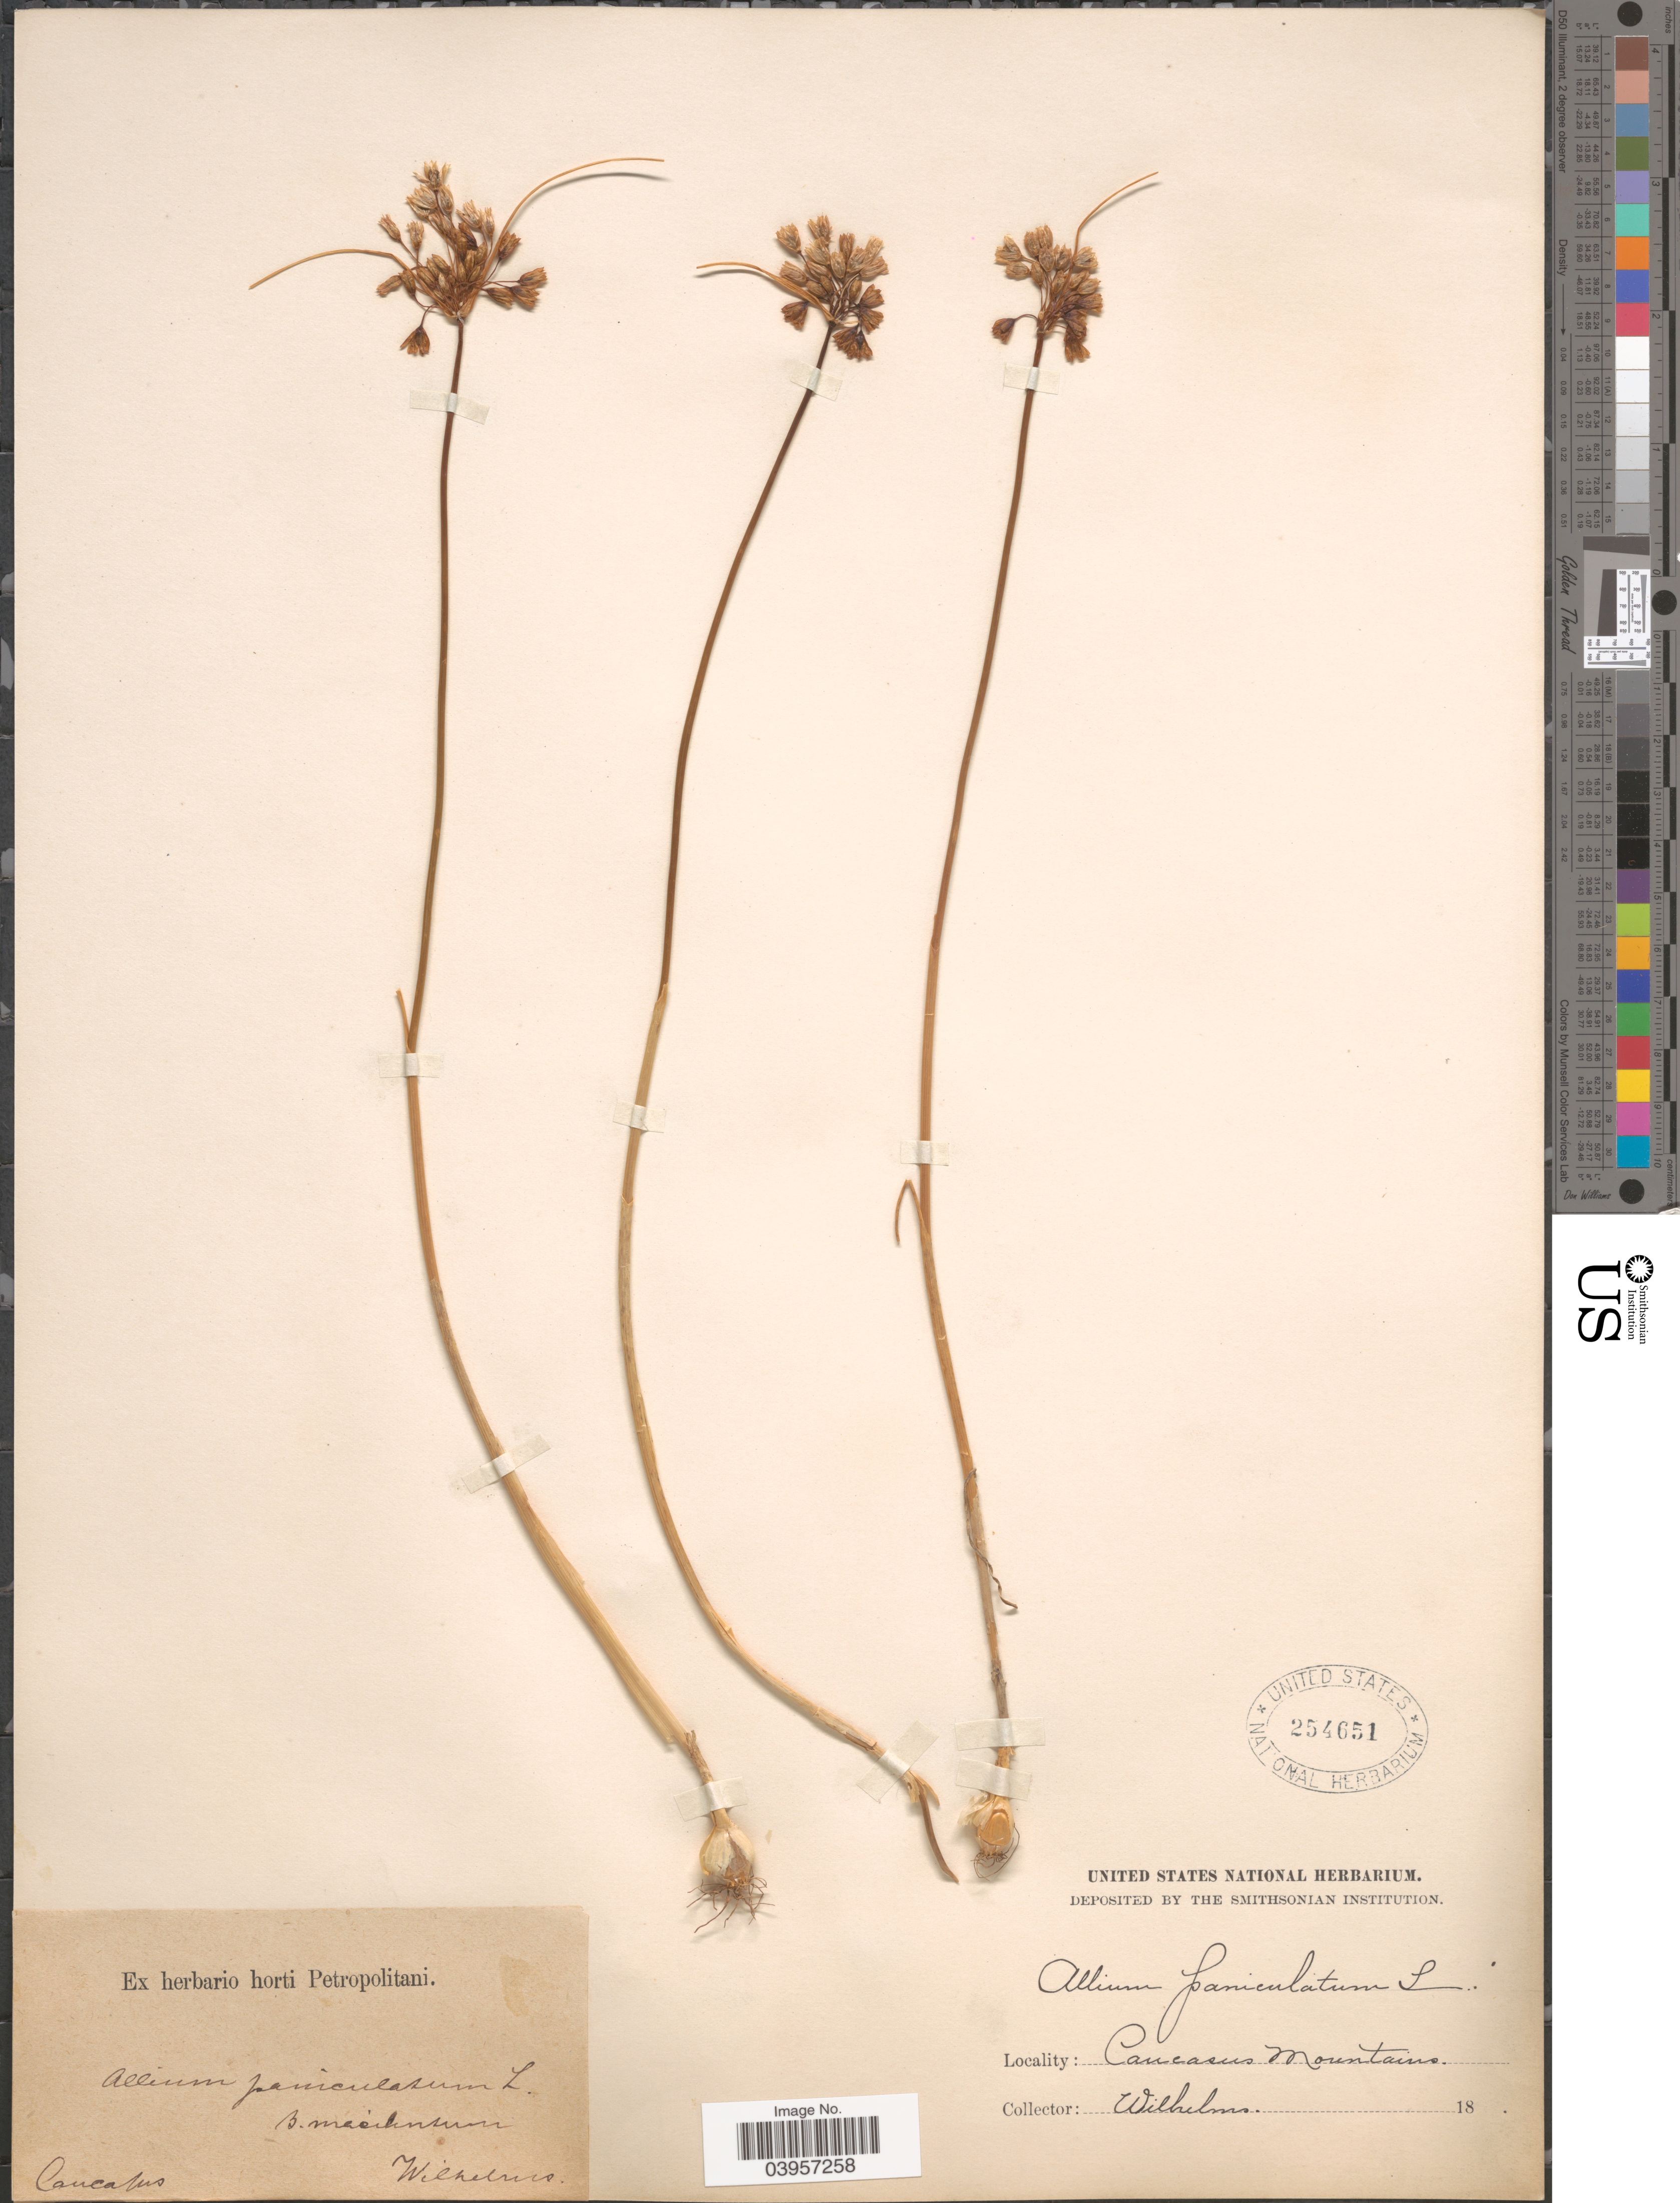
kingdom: Plantae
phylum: Tracheophyta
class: Liliopsida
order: Asparagales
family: Amaryllidaceae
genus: Allium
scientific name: Allium paniculatum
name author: L.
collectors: C. Wilhelms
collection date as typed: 18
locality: Caucasus Mountains. Caucasus.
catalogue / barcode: US 254651